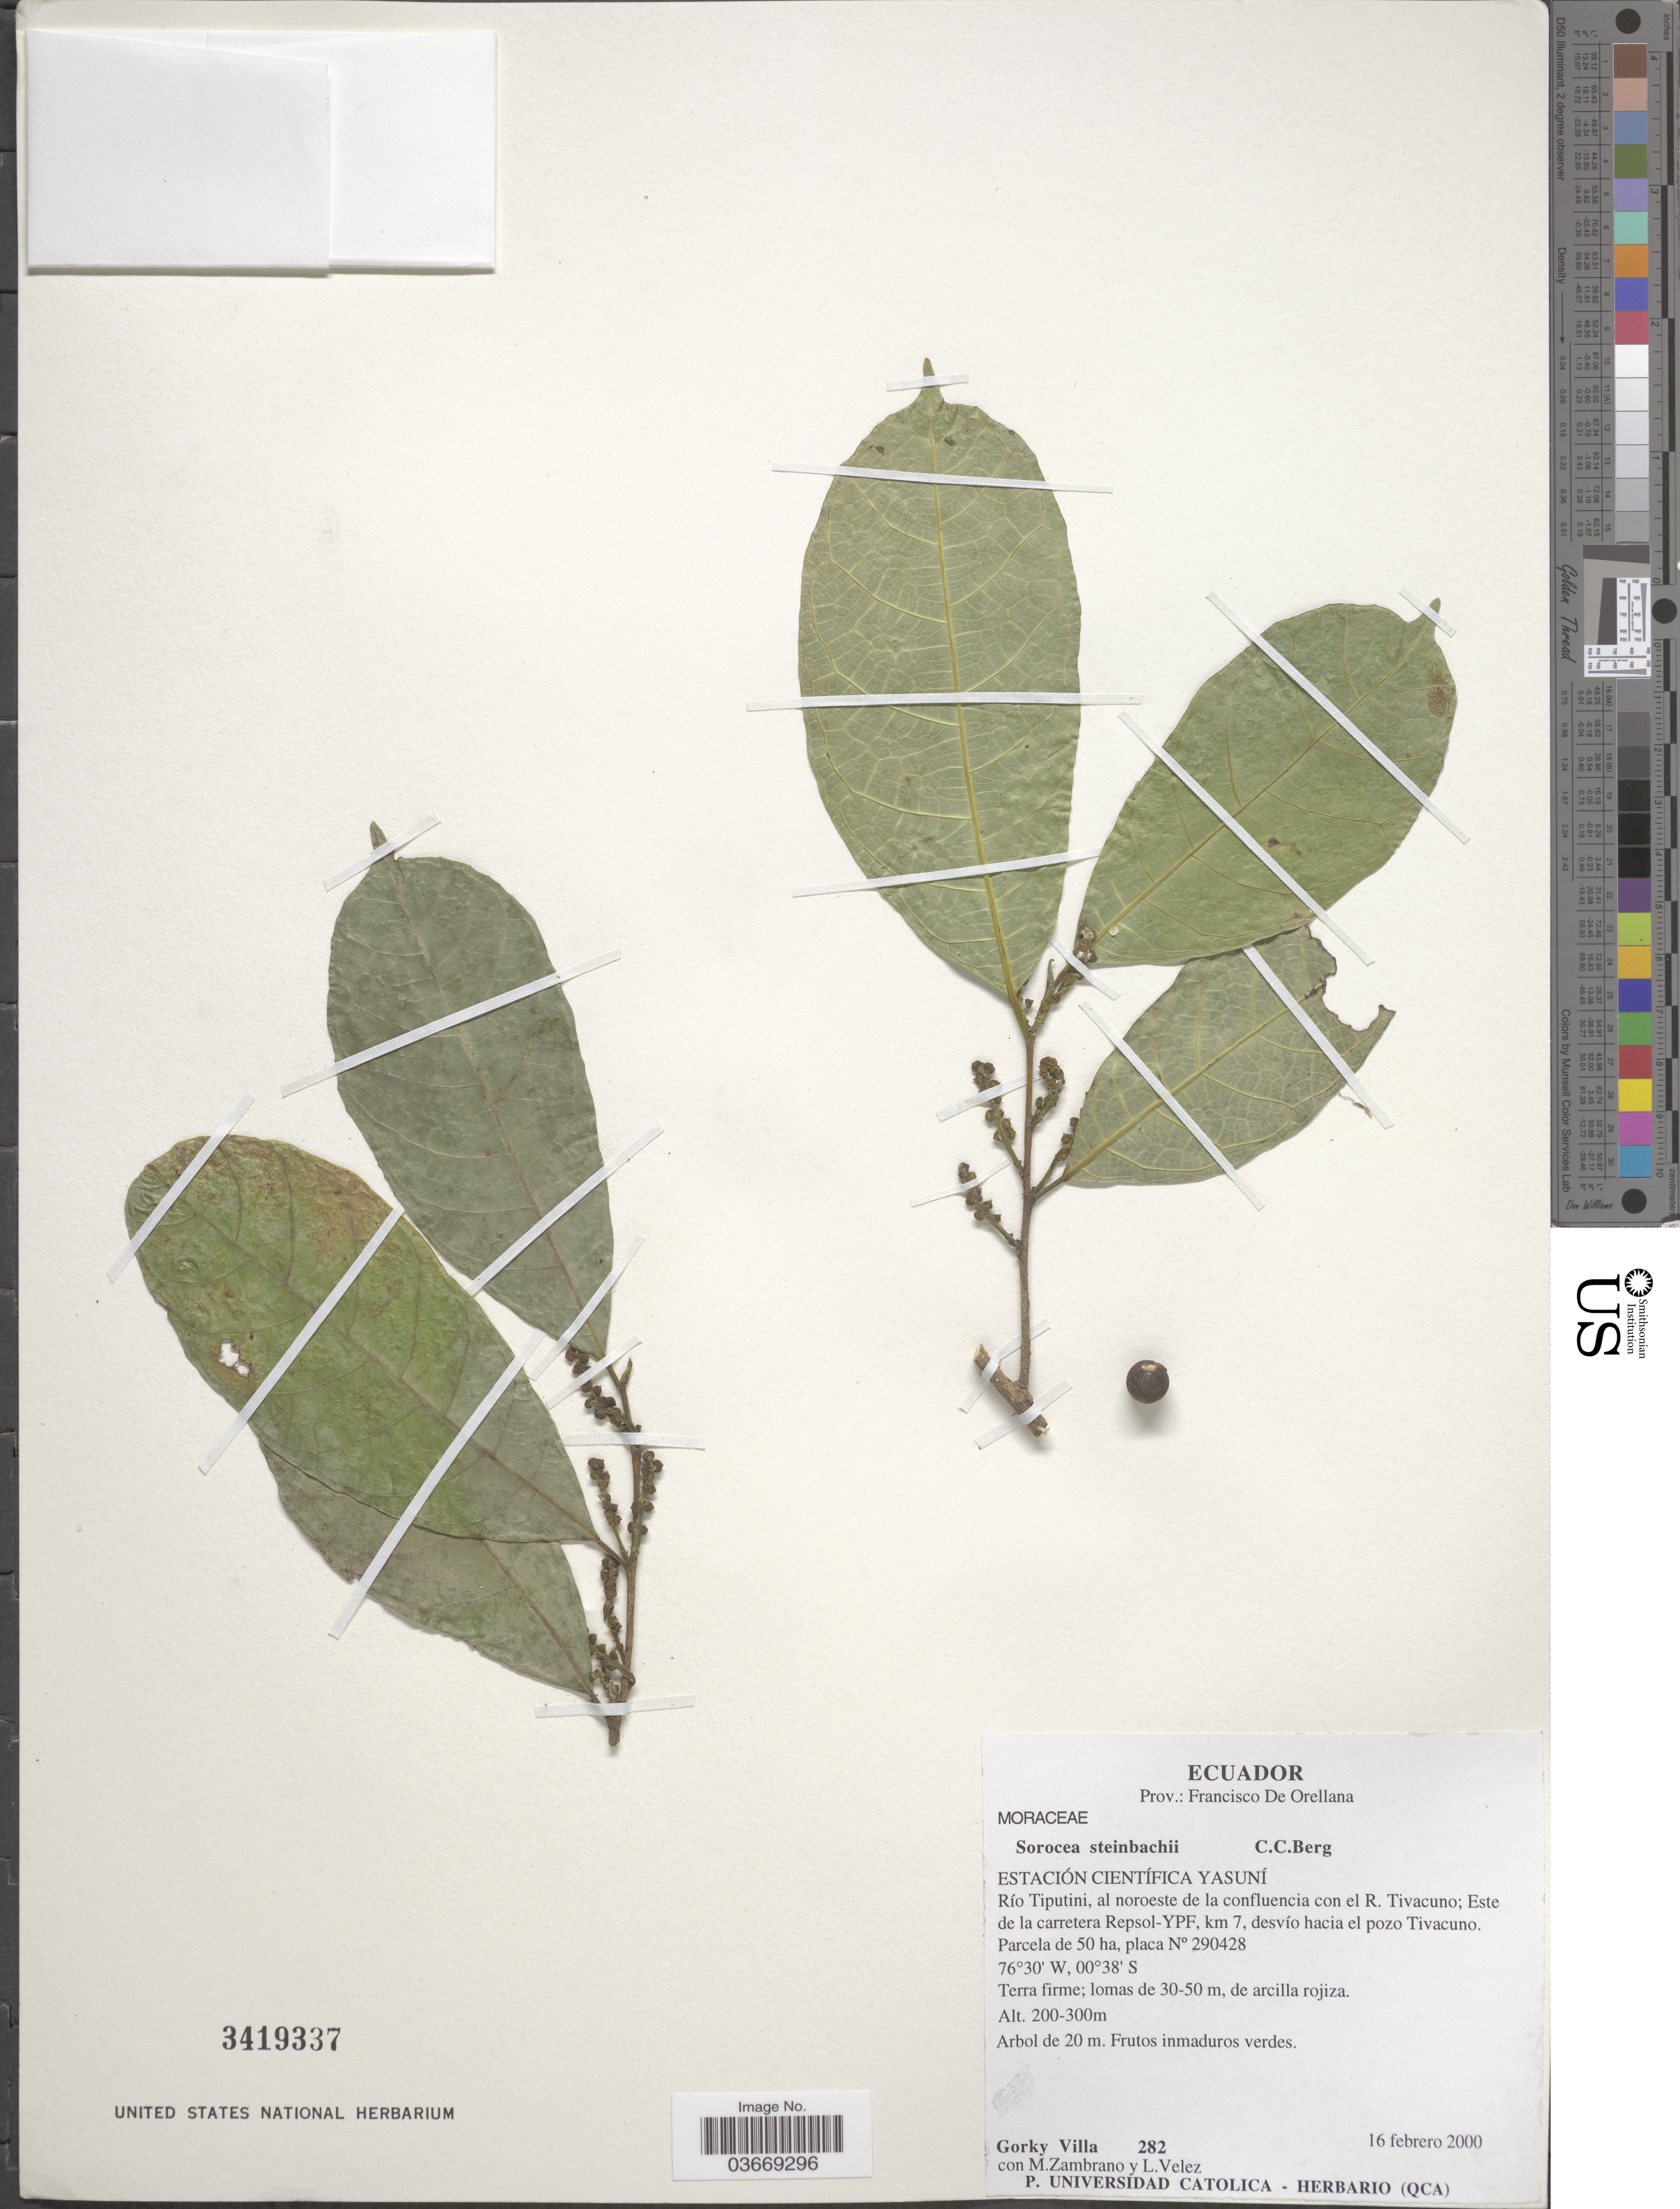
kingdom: Plantae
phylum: Tracheophyta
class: Magnoliopsida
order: Rosales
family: Moraceae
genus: Sorocea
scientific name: Sorocea steinbachii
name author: C.C. Berg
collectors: G. Villa, M. Zambrano & L. Velez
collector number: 282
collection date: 2000-02-16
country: Ecuador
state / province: Orellana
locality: Prov.: Francisco De Orellana. Estación Científica Yasuní. Río Tiputini, al noroeste de la confluencia con el R. Tivacuno; Este de la carretera Repsol-YPF, km 7 desvío hacia el pozo Tivacuno. Parcela de 50 ha, placa N° 290428.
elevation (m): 200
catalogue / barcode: US 3419337